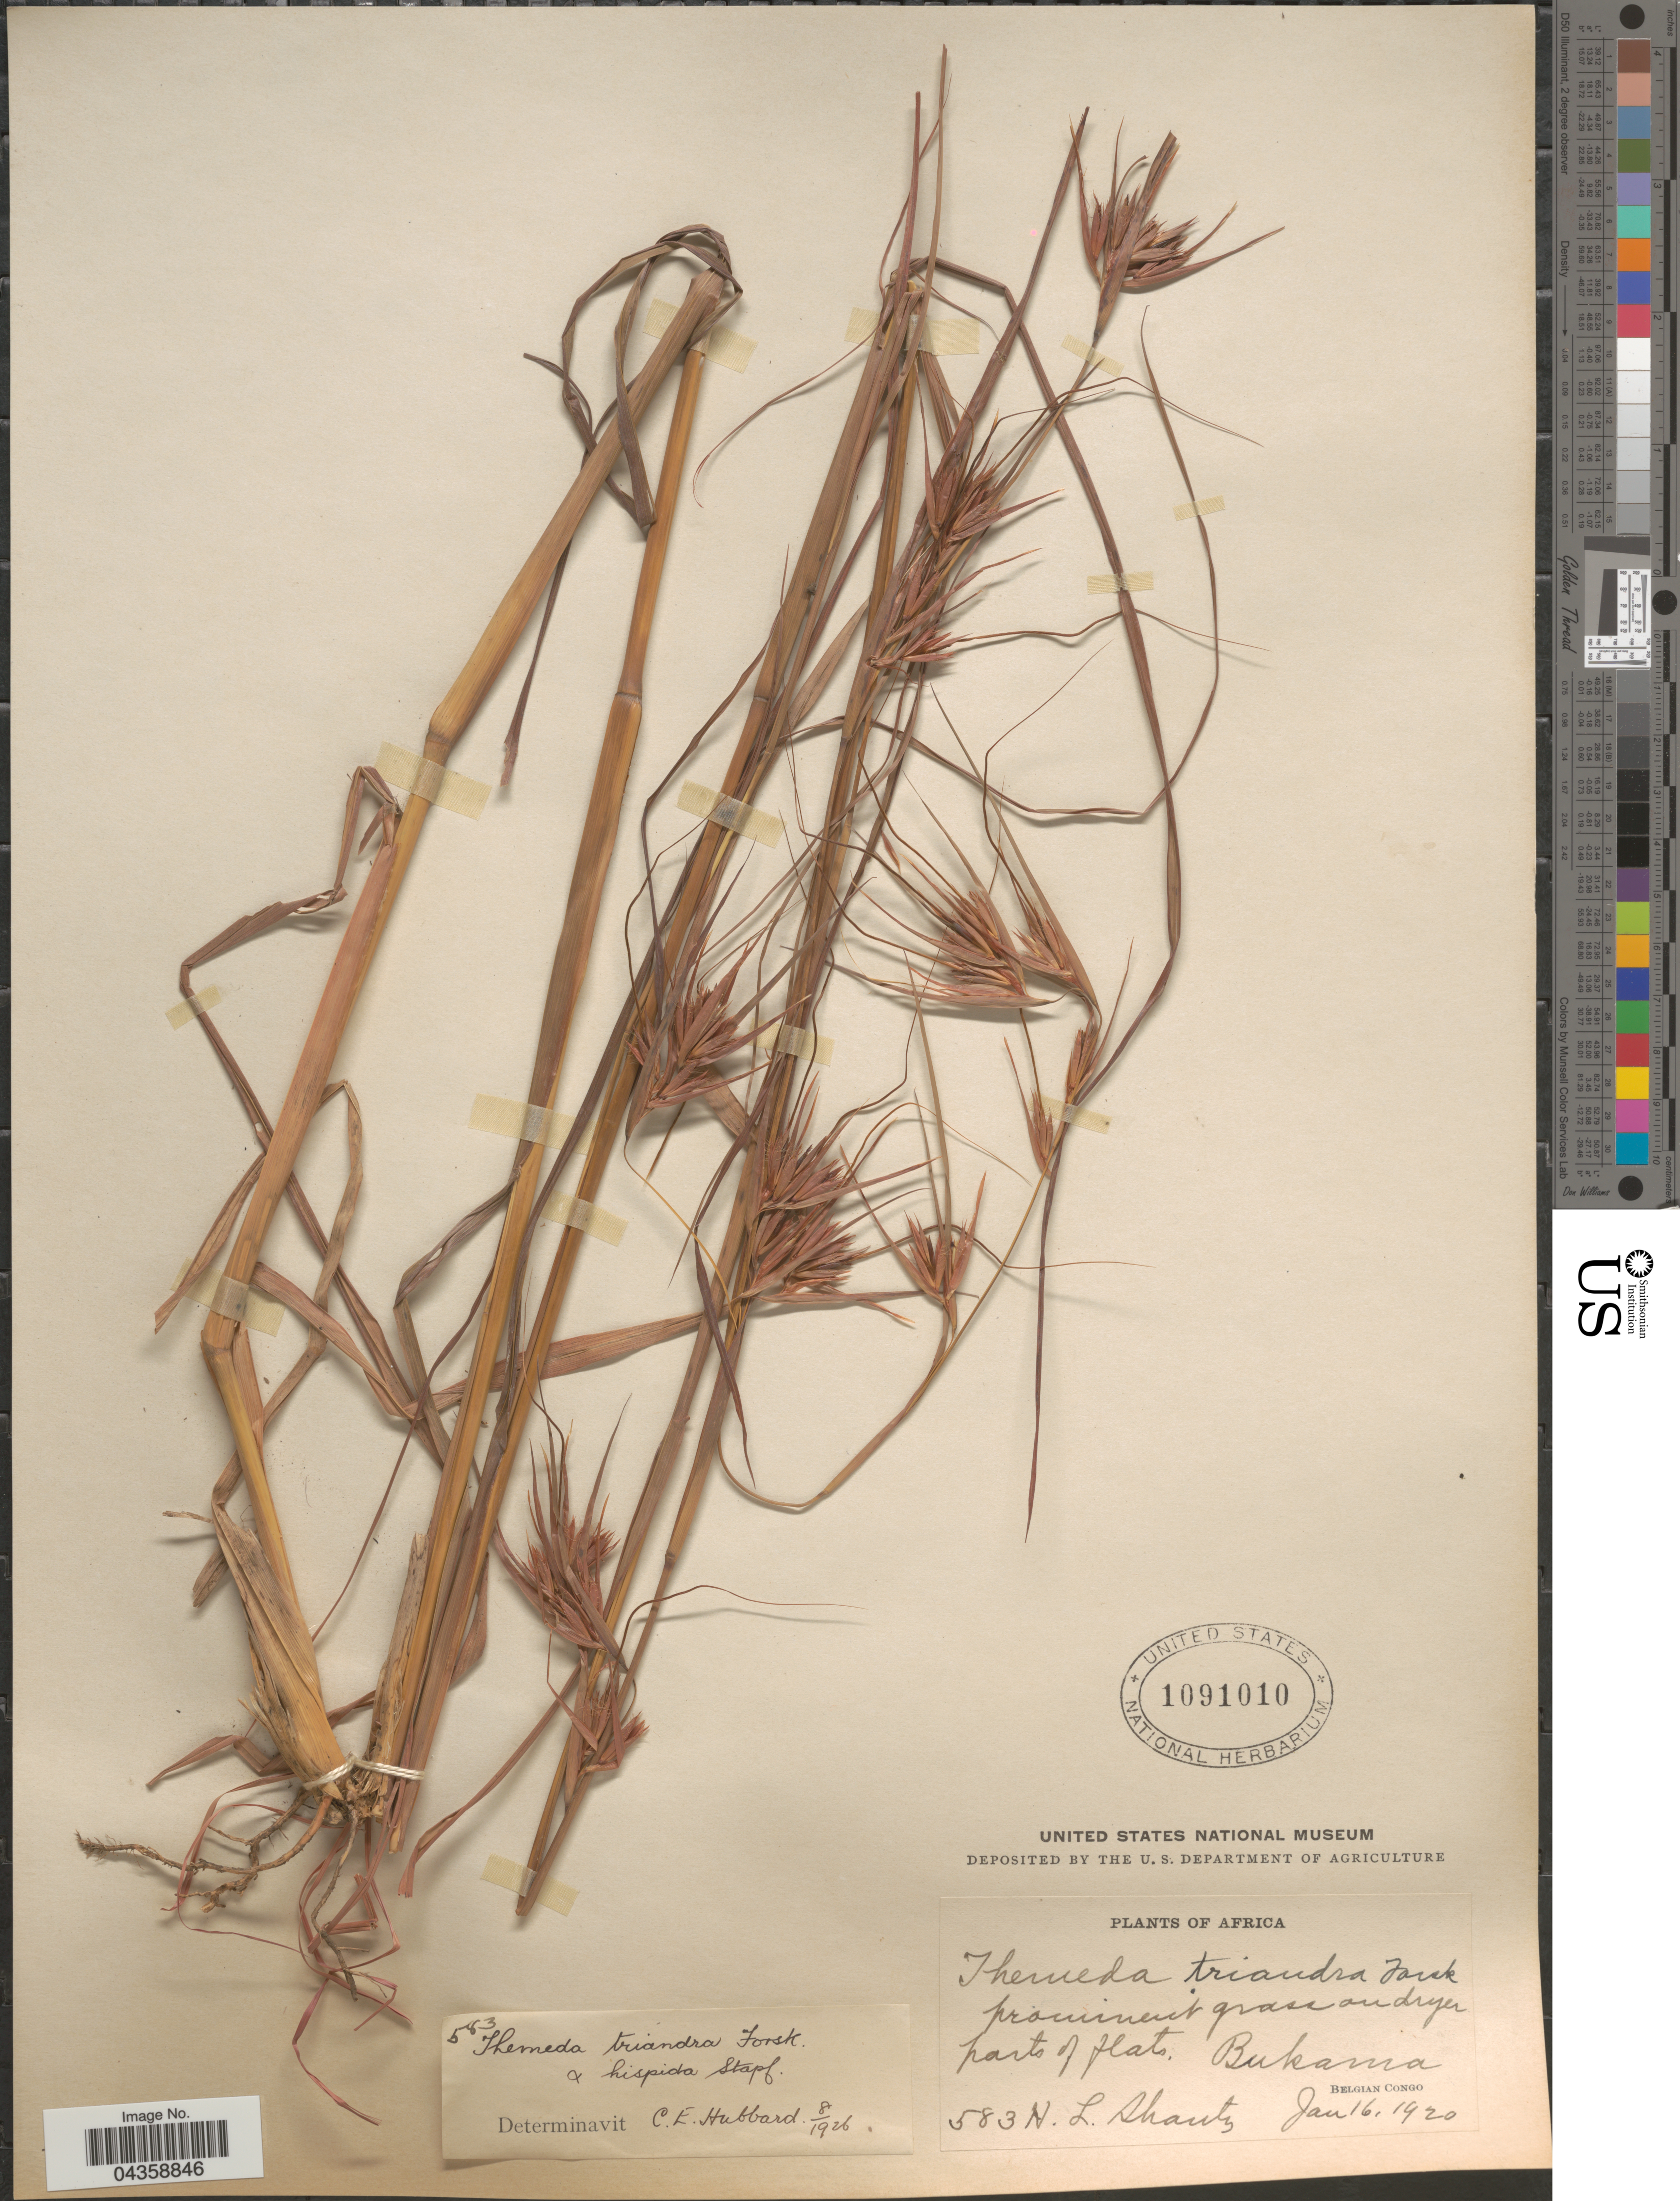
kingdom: Plantae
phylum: Tracheophyta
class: Liliopsida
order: Poales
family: Poaceae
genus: Themeda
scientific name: Themeda triandra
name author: Forssk.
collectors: H. Shantz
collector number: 583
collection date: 1920-01-16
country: Congo, Democratic Republic of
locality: Bukama. Belgian Congo.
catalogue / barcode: US 1091010